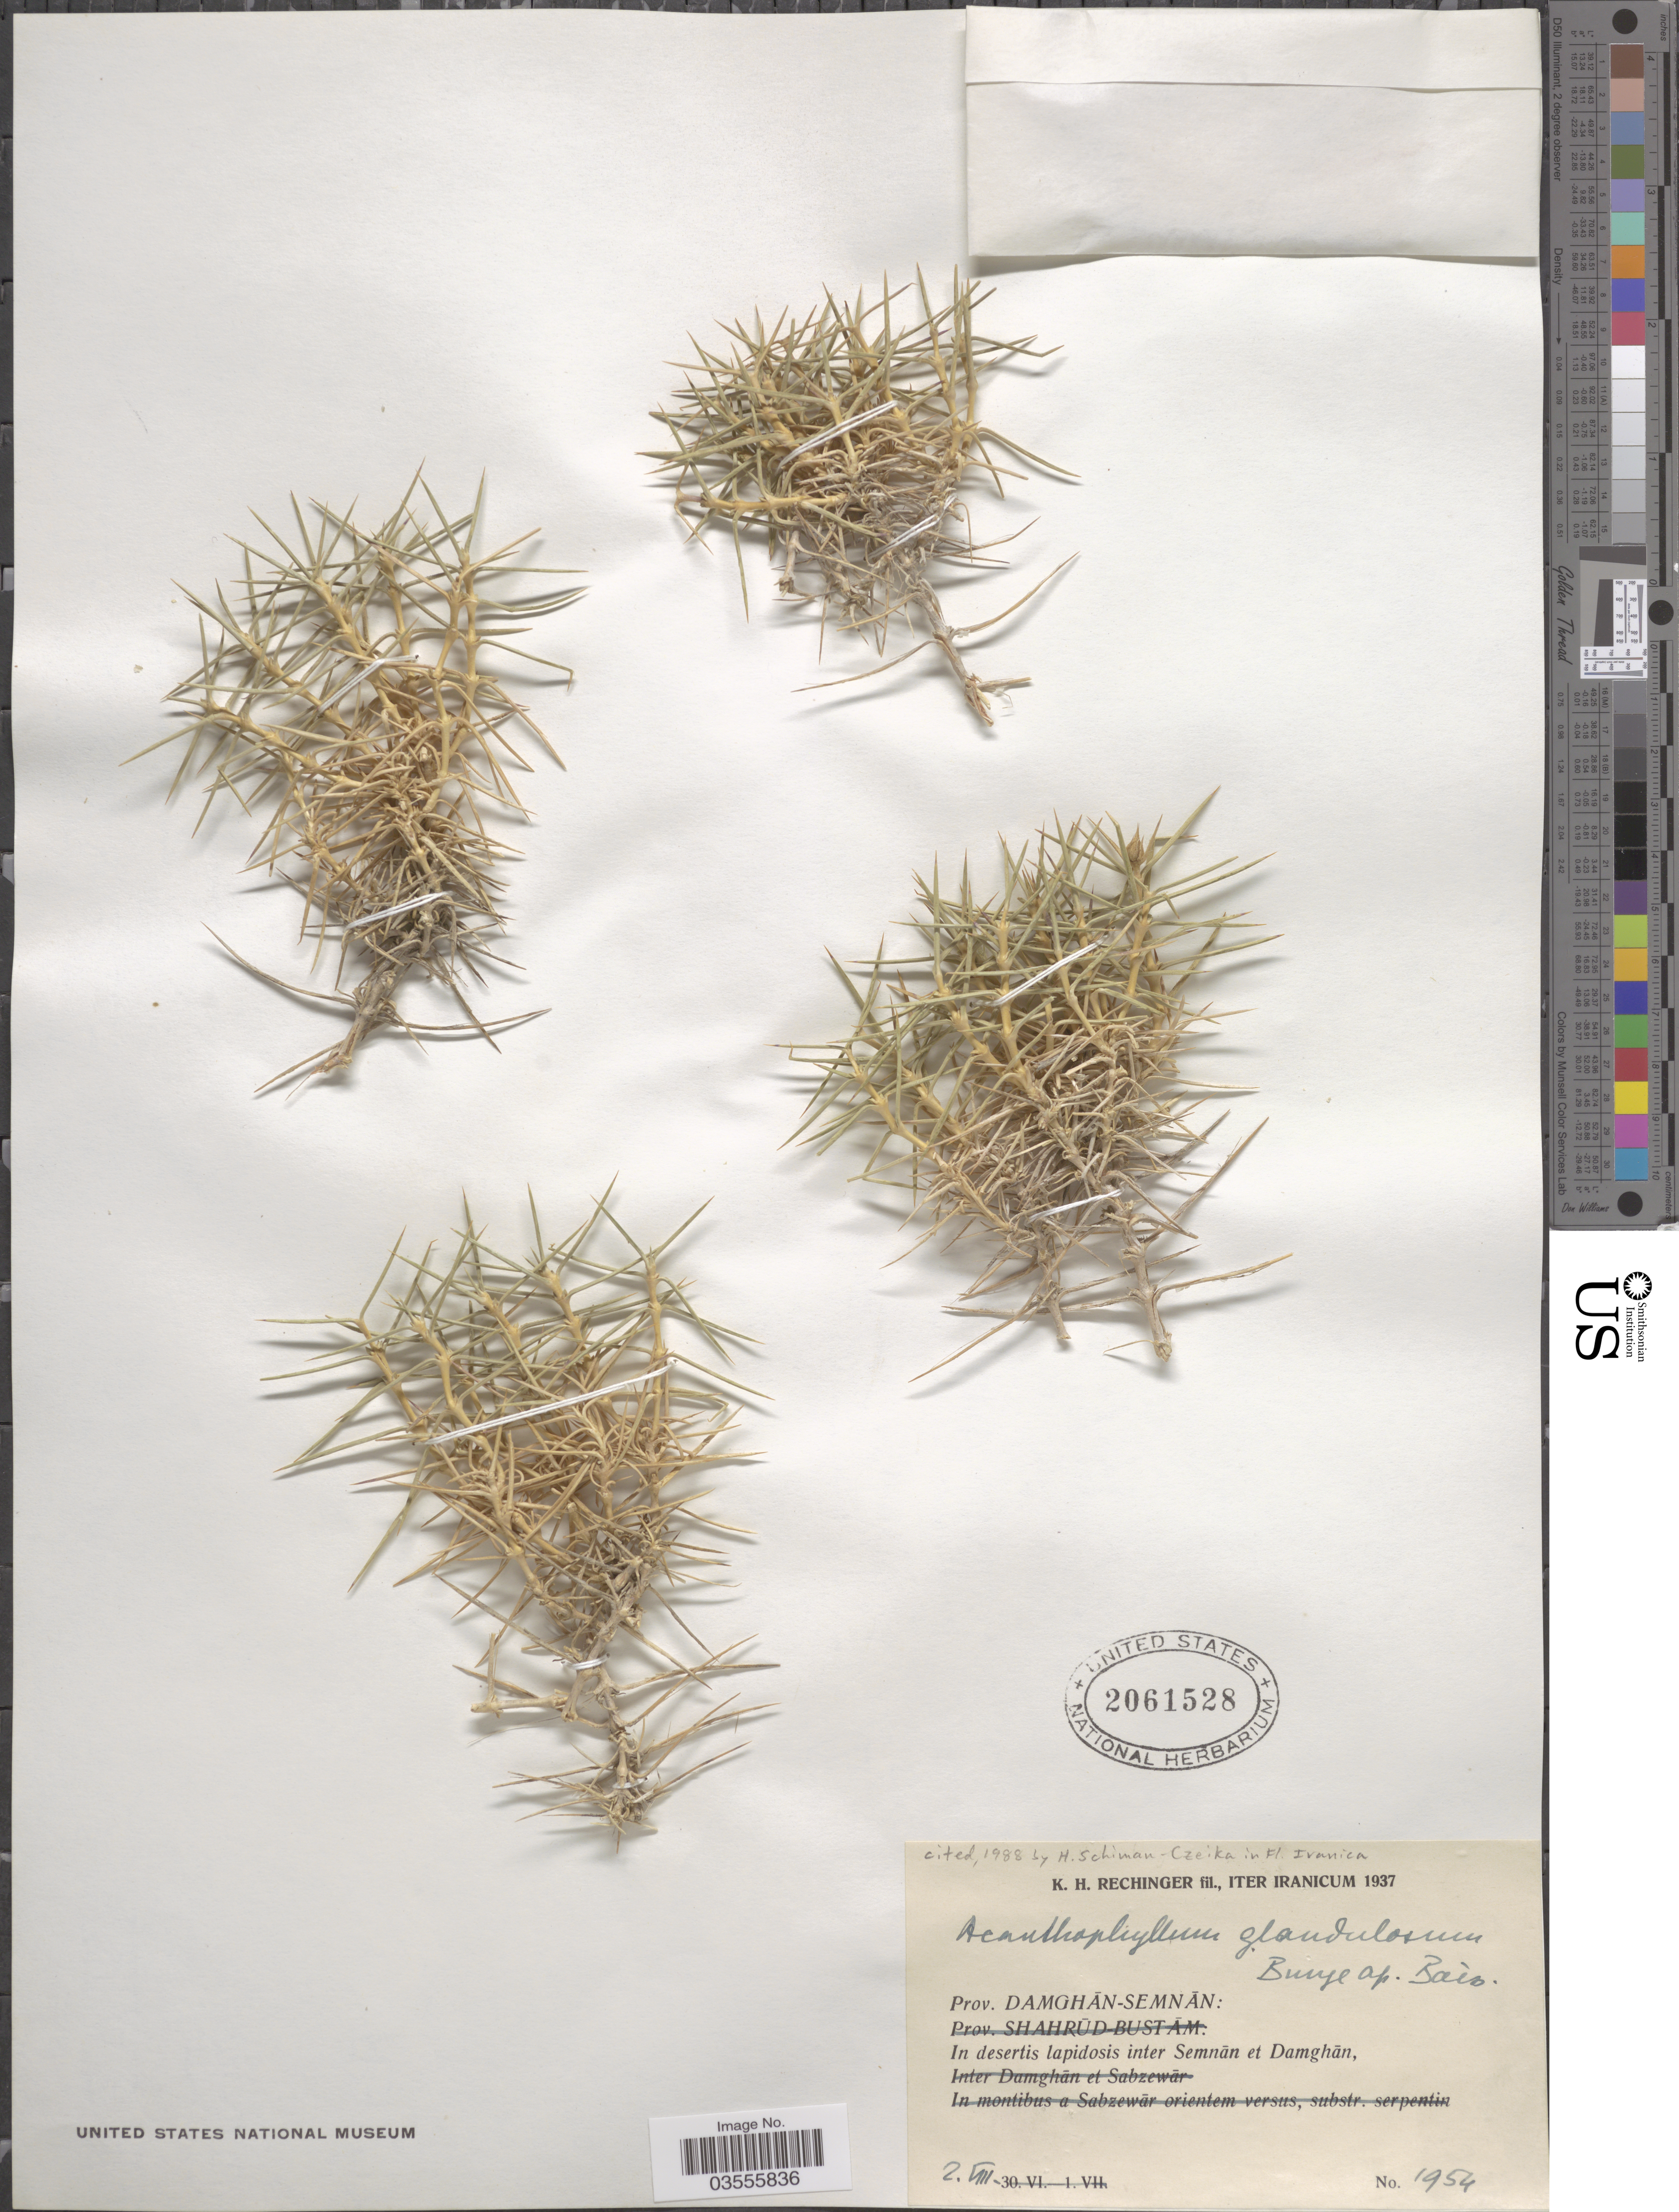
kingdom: Plantae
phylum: Tracheophyta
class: Magnoliopsida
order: Caryophyllales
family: Caryophyllaceae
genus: Acanthophyllum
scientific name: Acanthophyllum glandulosum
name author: Bunge ex Boiss.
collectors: K. H. Rechinger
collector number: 1954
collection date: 1937-08-02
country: Iran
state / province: Semnan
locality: Iter Iranicum. Prov. Damghān-Semnān: In desertis lapidosis inter Semnān et Damghān.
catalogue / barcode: US 2061528